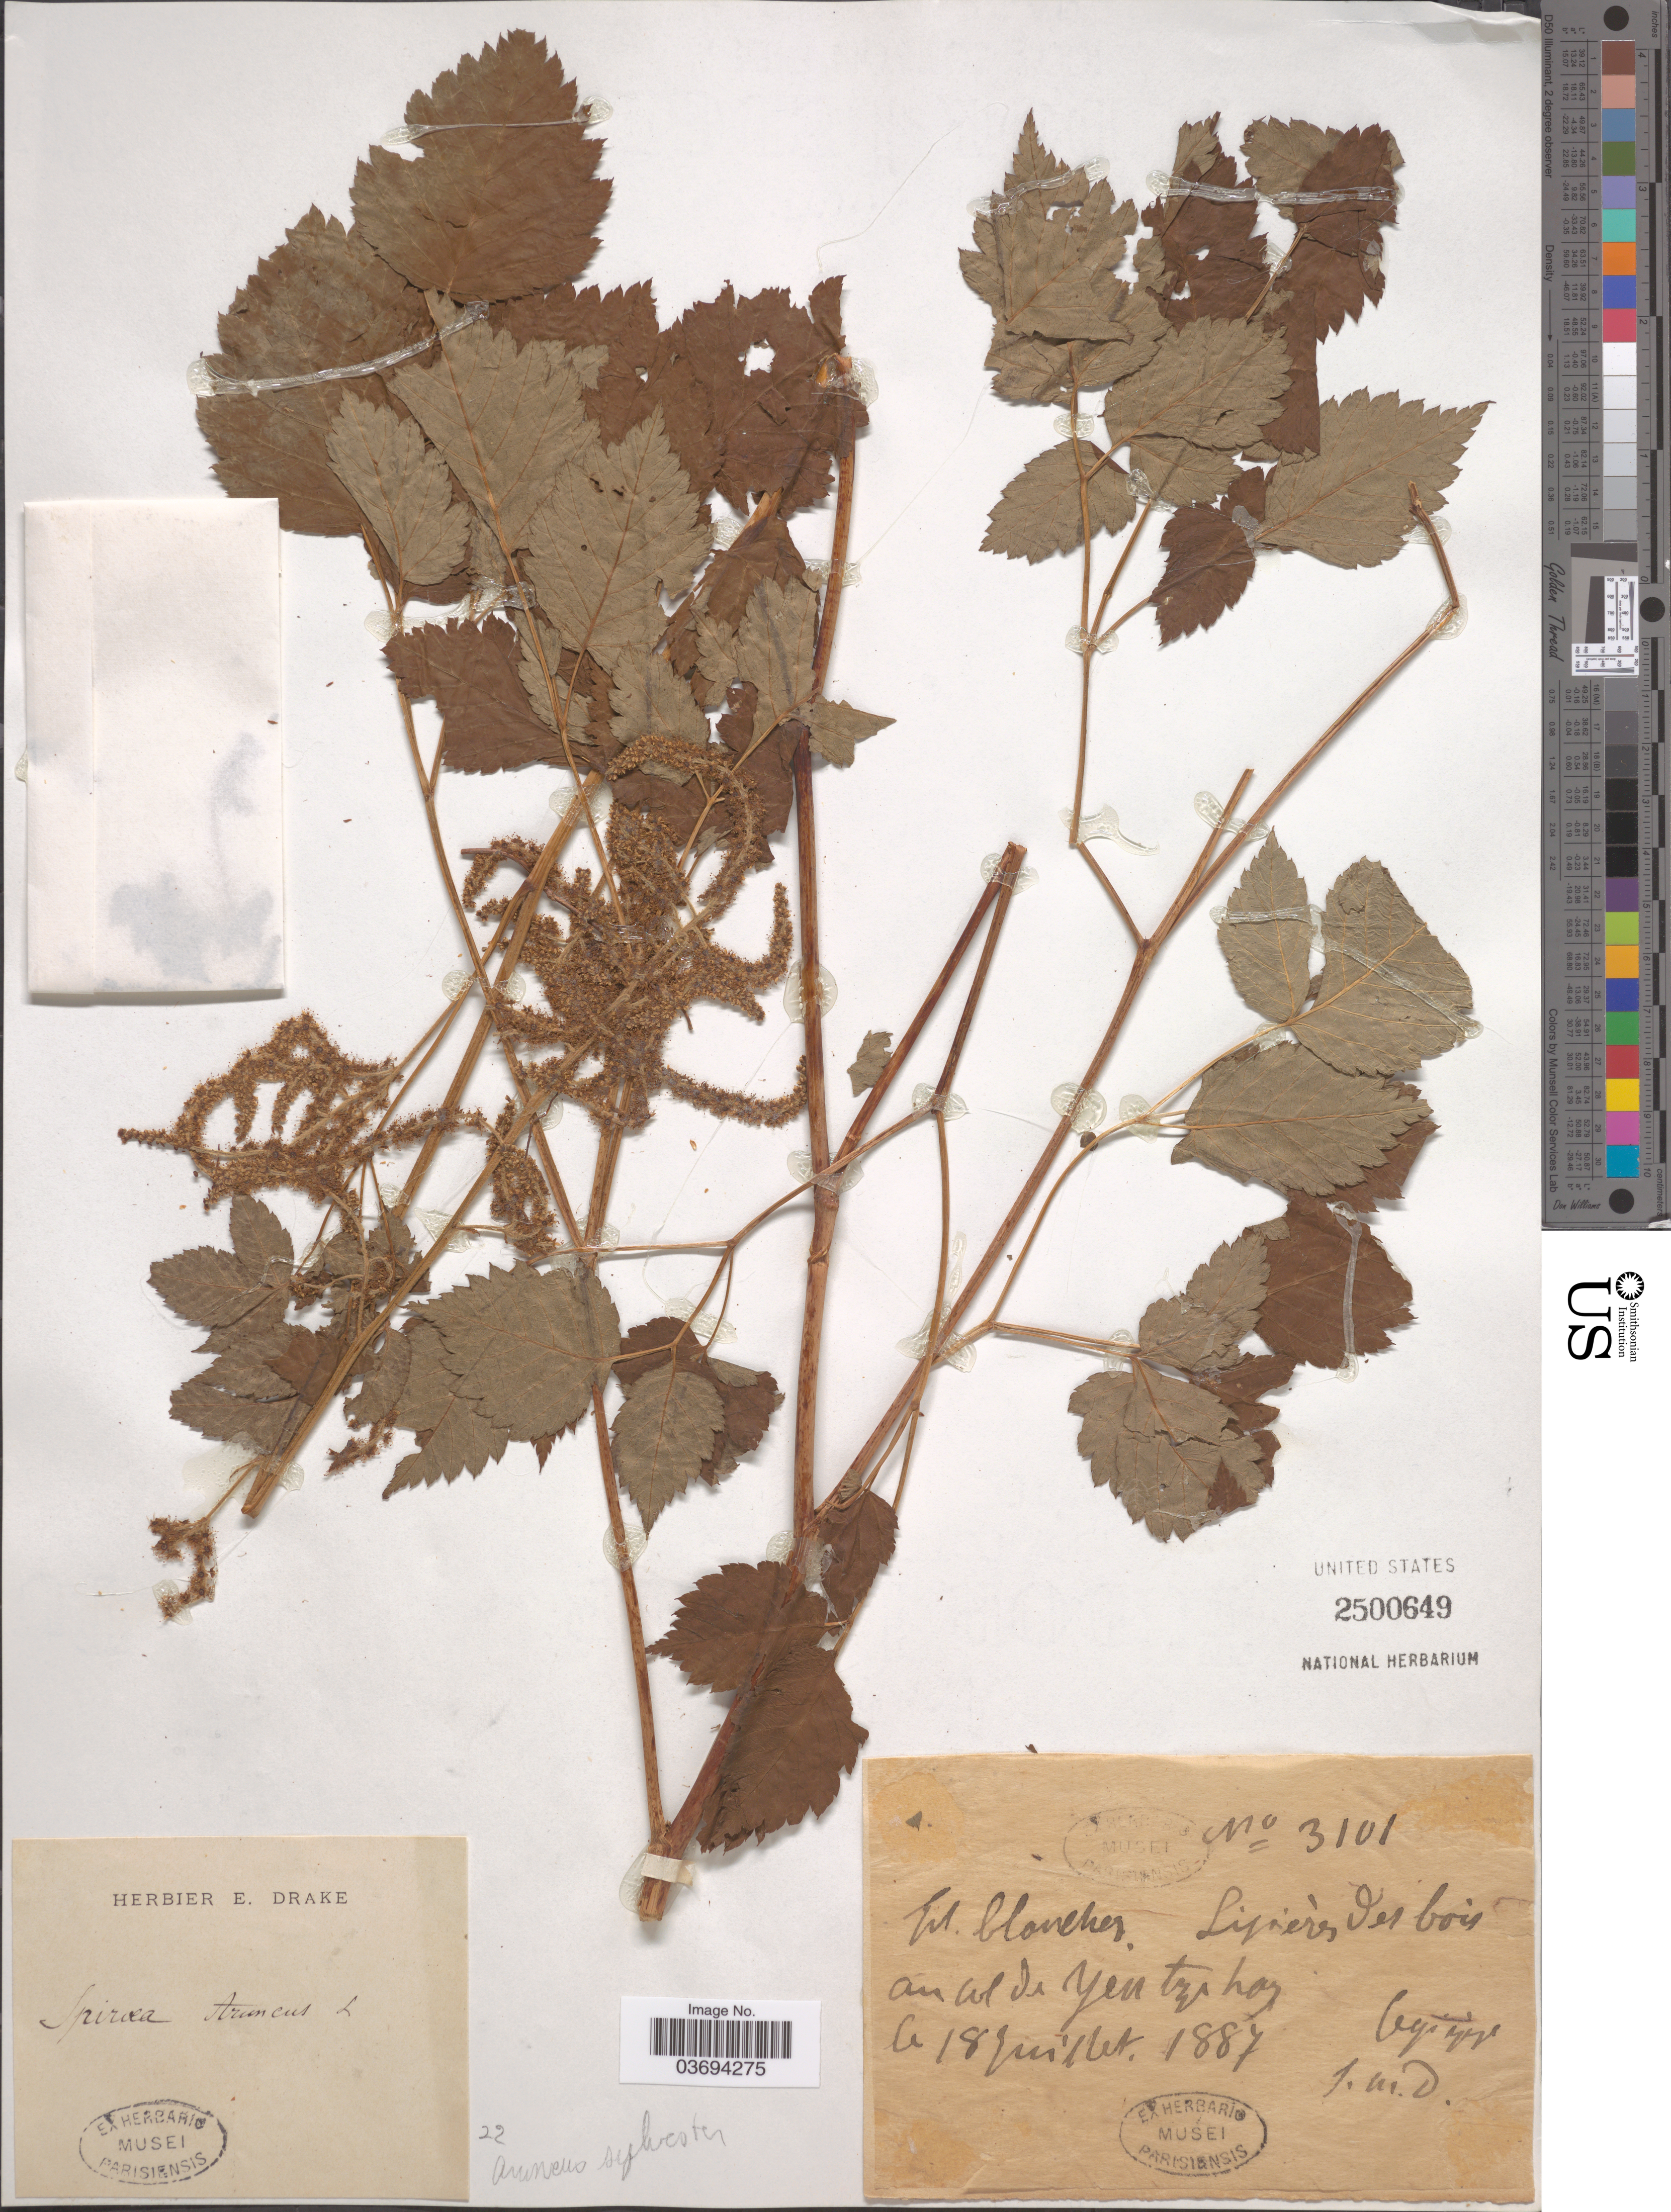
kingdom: Plantae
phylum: Tracheophyta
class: Magnoliopsida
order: Rosales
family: Rosaceae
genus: Aruncus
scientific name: Aruncus sylvester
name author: Kostel. ex Maxim.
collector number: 3101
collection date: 1887-07-18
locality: An col de Yen tze hay. [interpreted]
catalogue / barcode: US 2500649